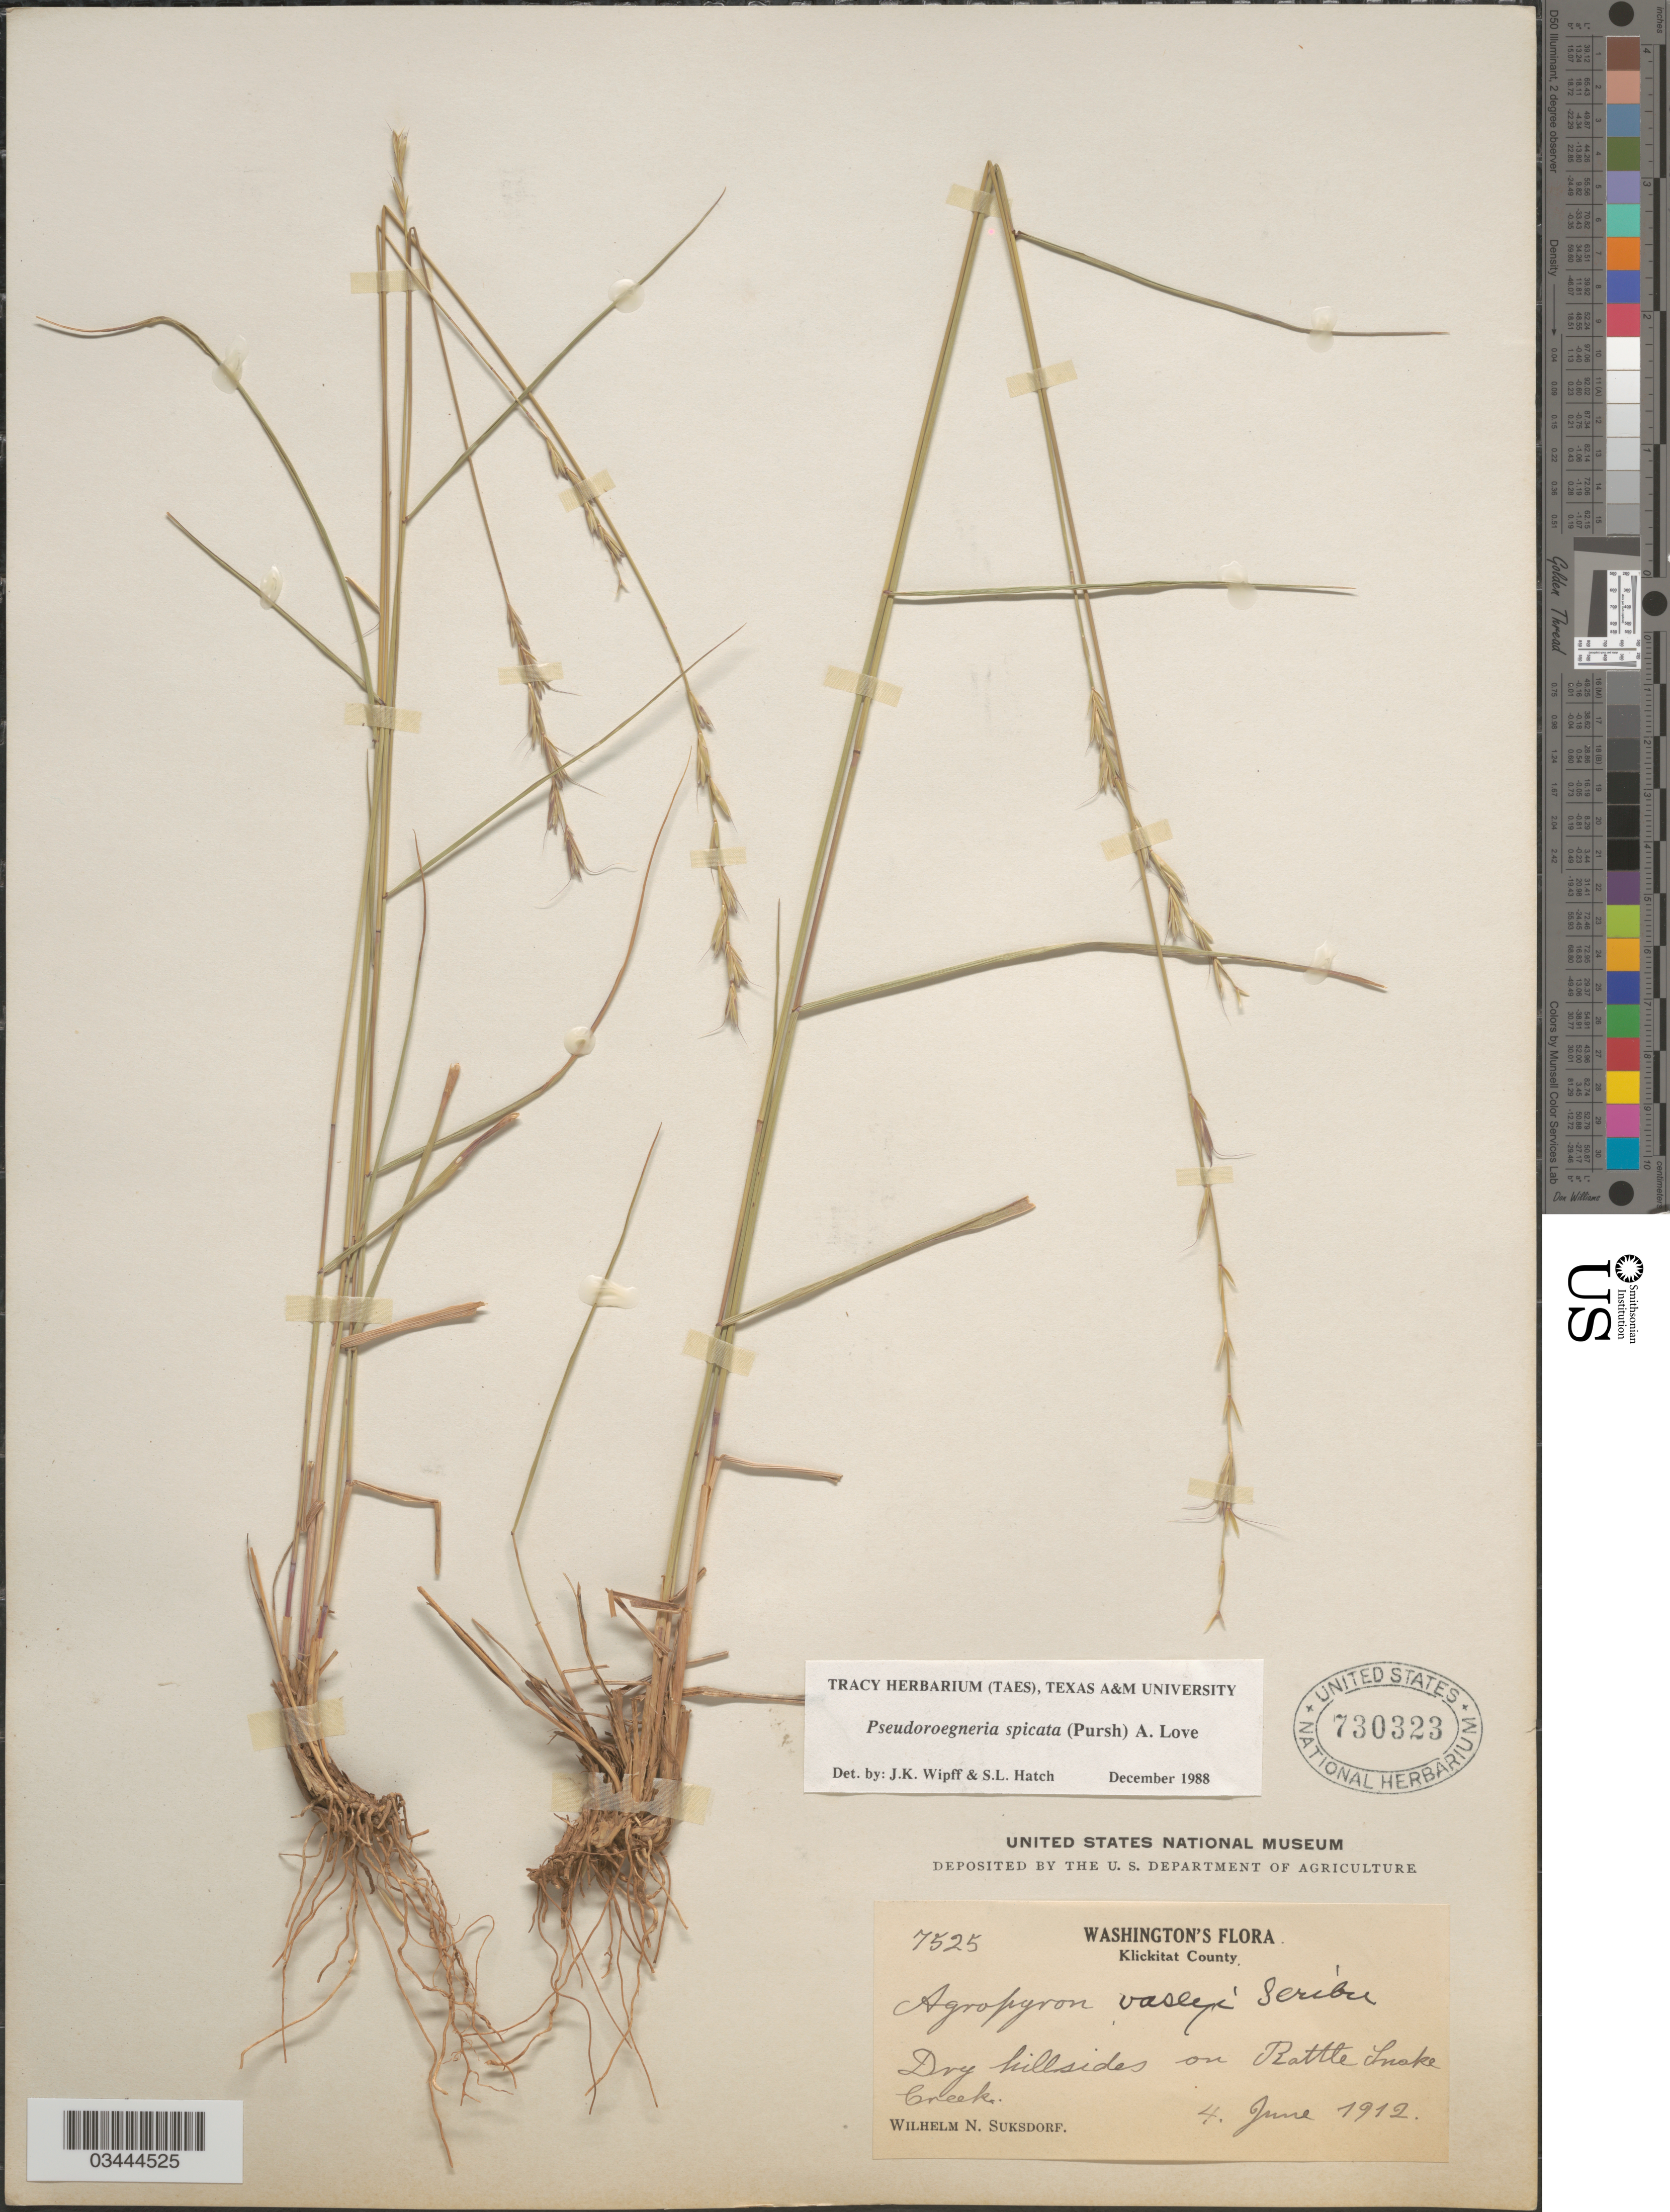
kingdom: Plantae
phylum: Tracheophyta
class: Liliopsida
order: Poales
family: Poaceae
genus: Pseudoroegneria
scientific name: Pseudoroegneria spicata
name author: (Pursh) Á. Löve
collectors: W. N. Suksdorf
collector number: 7525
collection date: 1912-06-04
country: United States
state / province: Washington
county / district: Klickitat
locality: Klickitat County. Dry hillsides on Rattle Snake Creek.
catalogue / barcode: US 730323